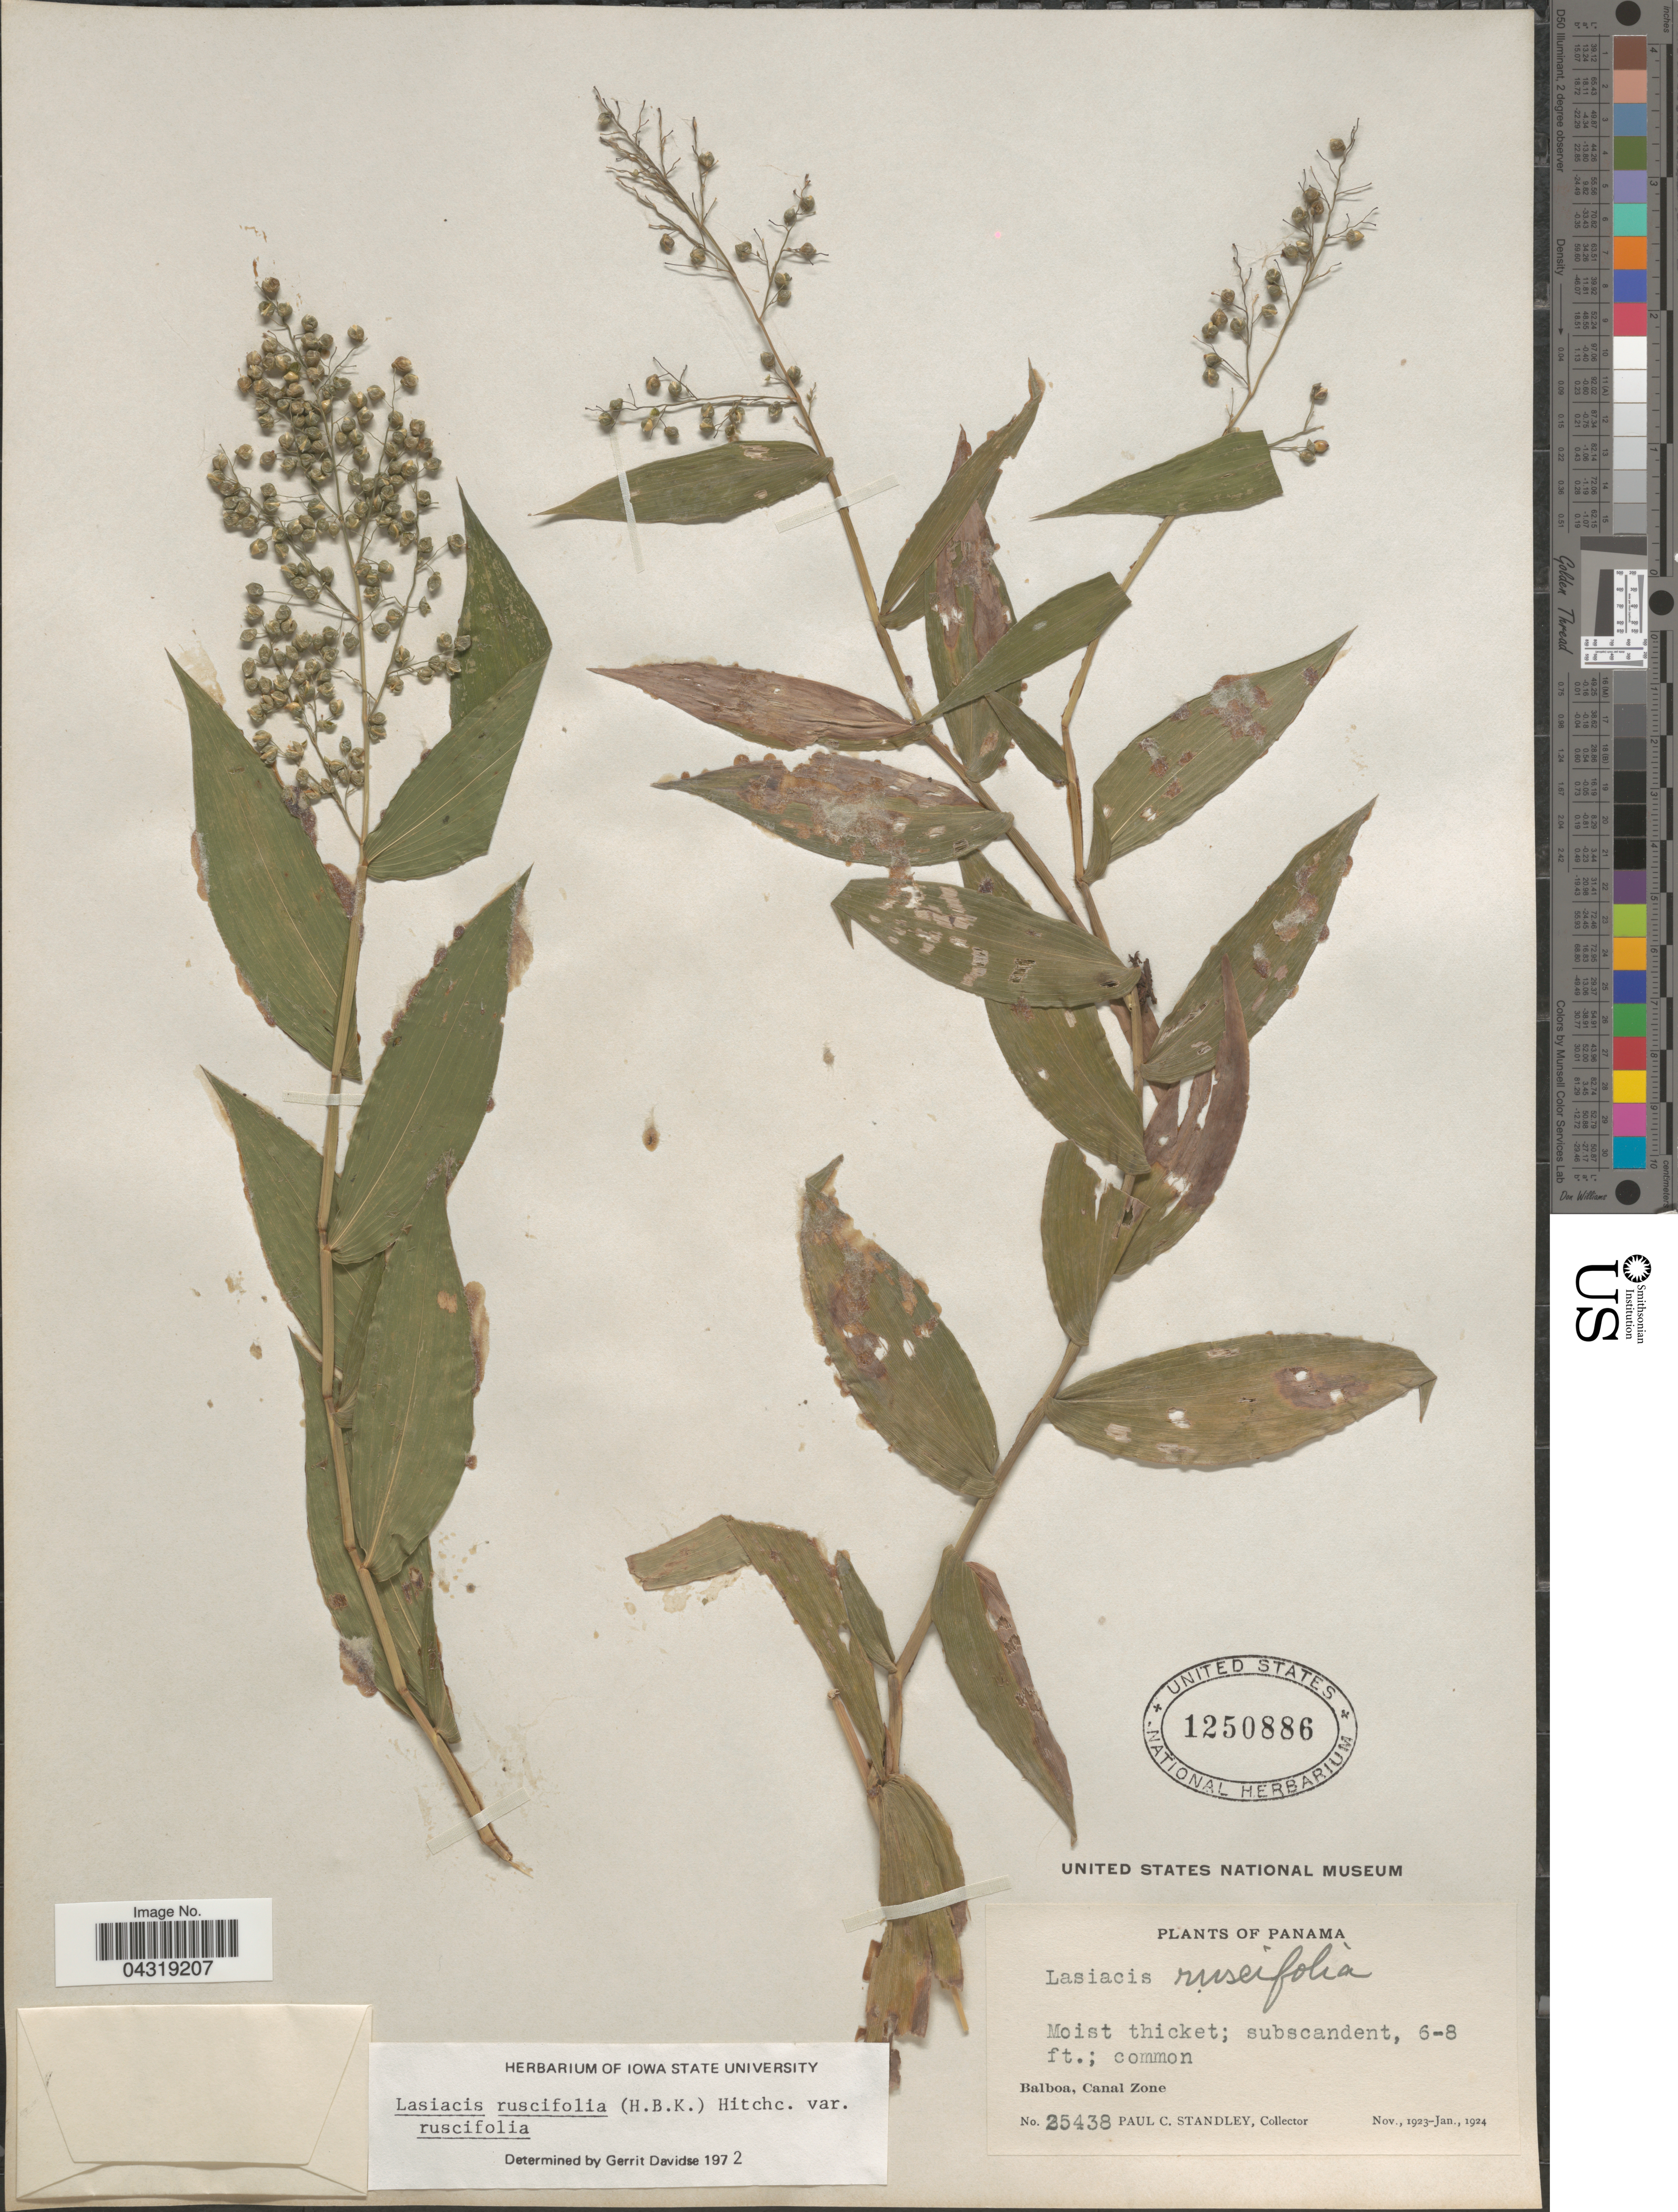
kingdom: Plantae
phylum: Tracheophyta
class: Liliopsida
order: Poales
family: Poaceae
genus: Lasiacis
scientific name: Lasiacis ruscifolia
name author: (Kunth) Hitchc.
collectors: P. C. Standley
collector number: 25438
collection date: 1923-11/1924-01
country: Panama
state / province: Colón / Panamá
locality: Balboa, Canal Zone.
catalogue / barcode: US 1250886